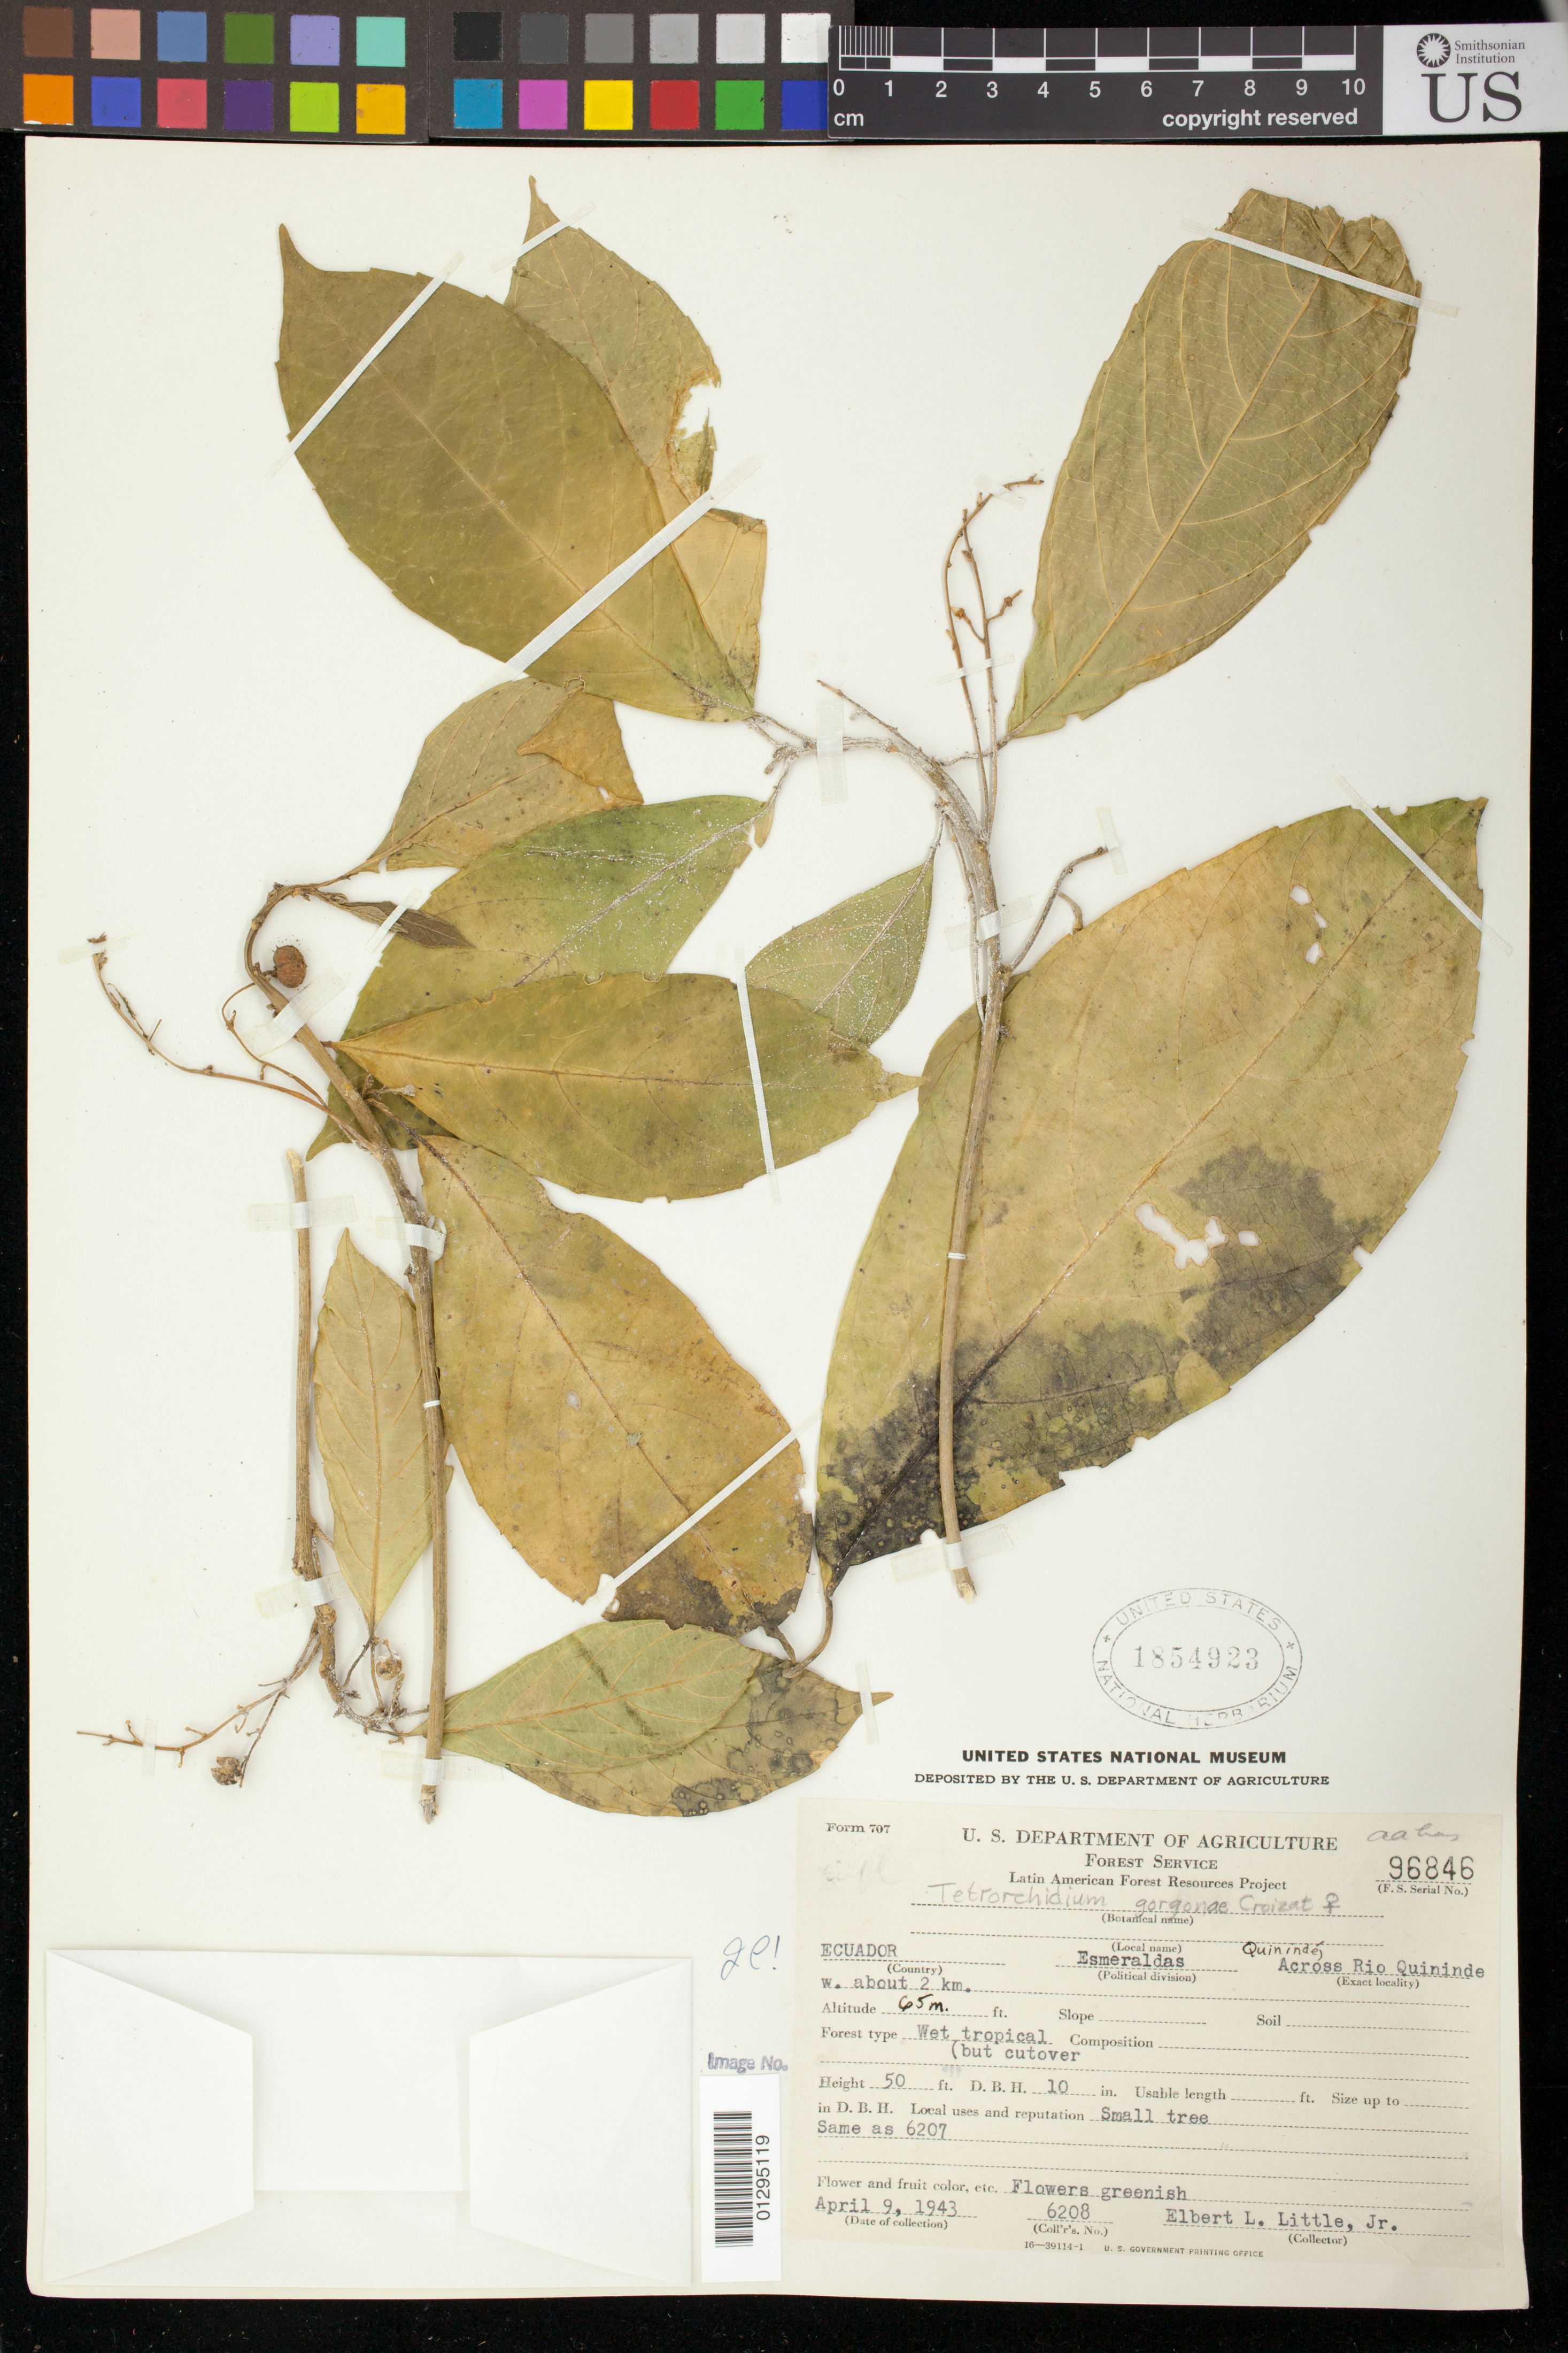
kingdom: Plantae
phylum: Tracheophyta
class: Magnoliopsida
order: Malpighiales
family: Euphorbiaceae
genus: Tetrorchidium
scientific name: Tetrorchidium gorgonae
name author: Croizat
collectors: E. L. Little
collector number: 6208/96846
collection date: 1943-04-09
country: Ecuador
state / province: Esmeraldas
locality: Quininde, across Rio Quininde w. about 2 km.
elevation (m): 65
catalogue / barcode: US 1854923